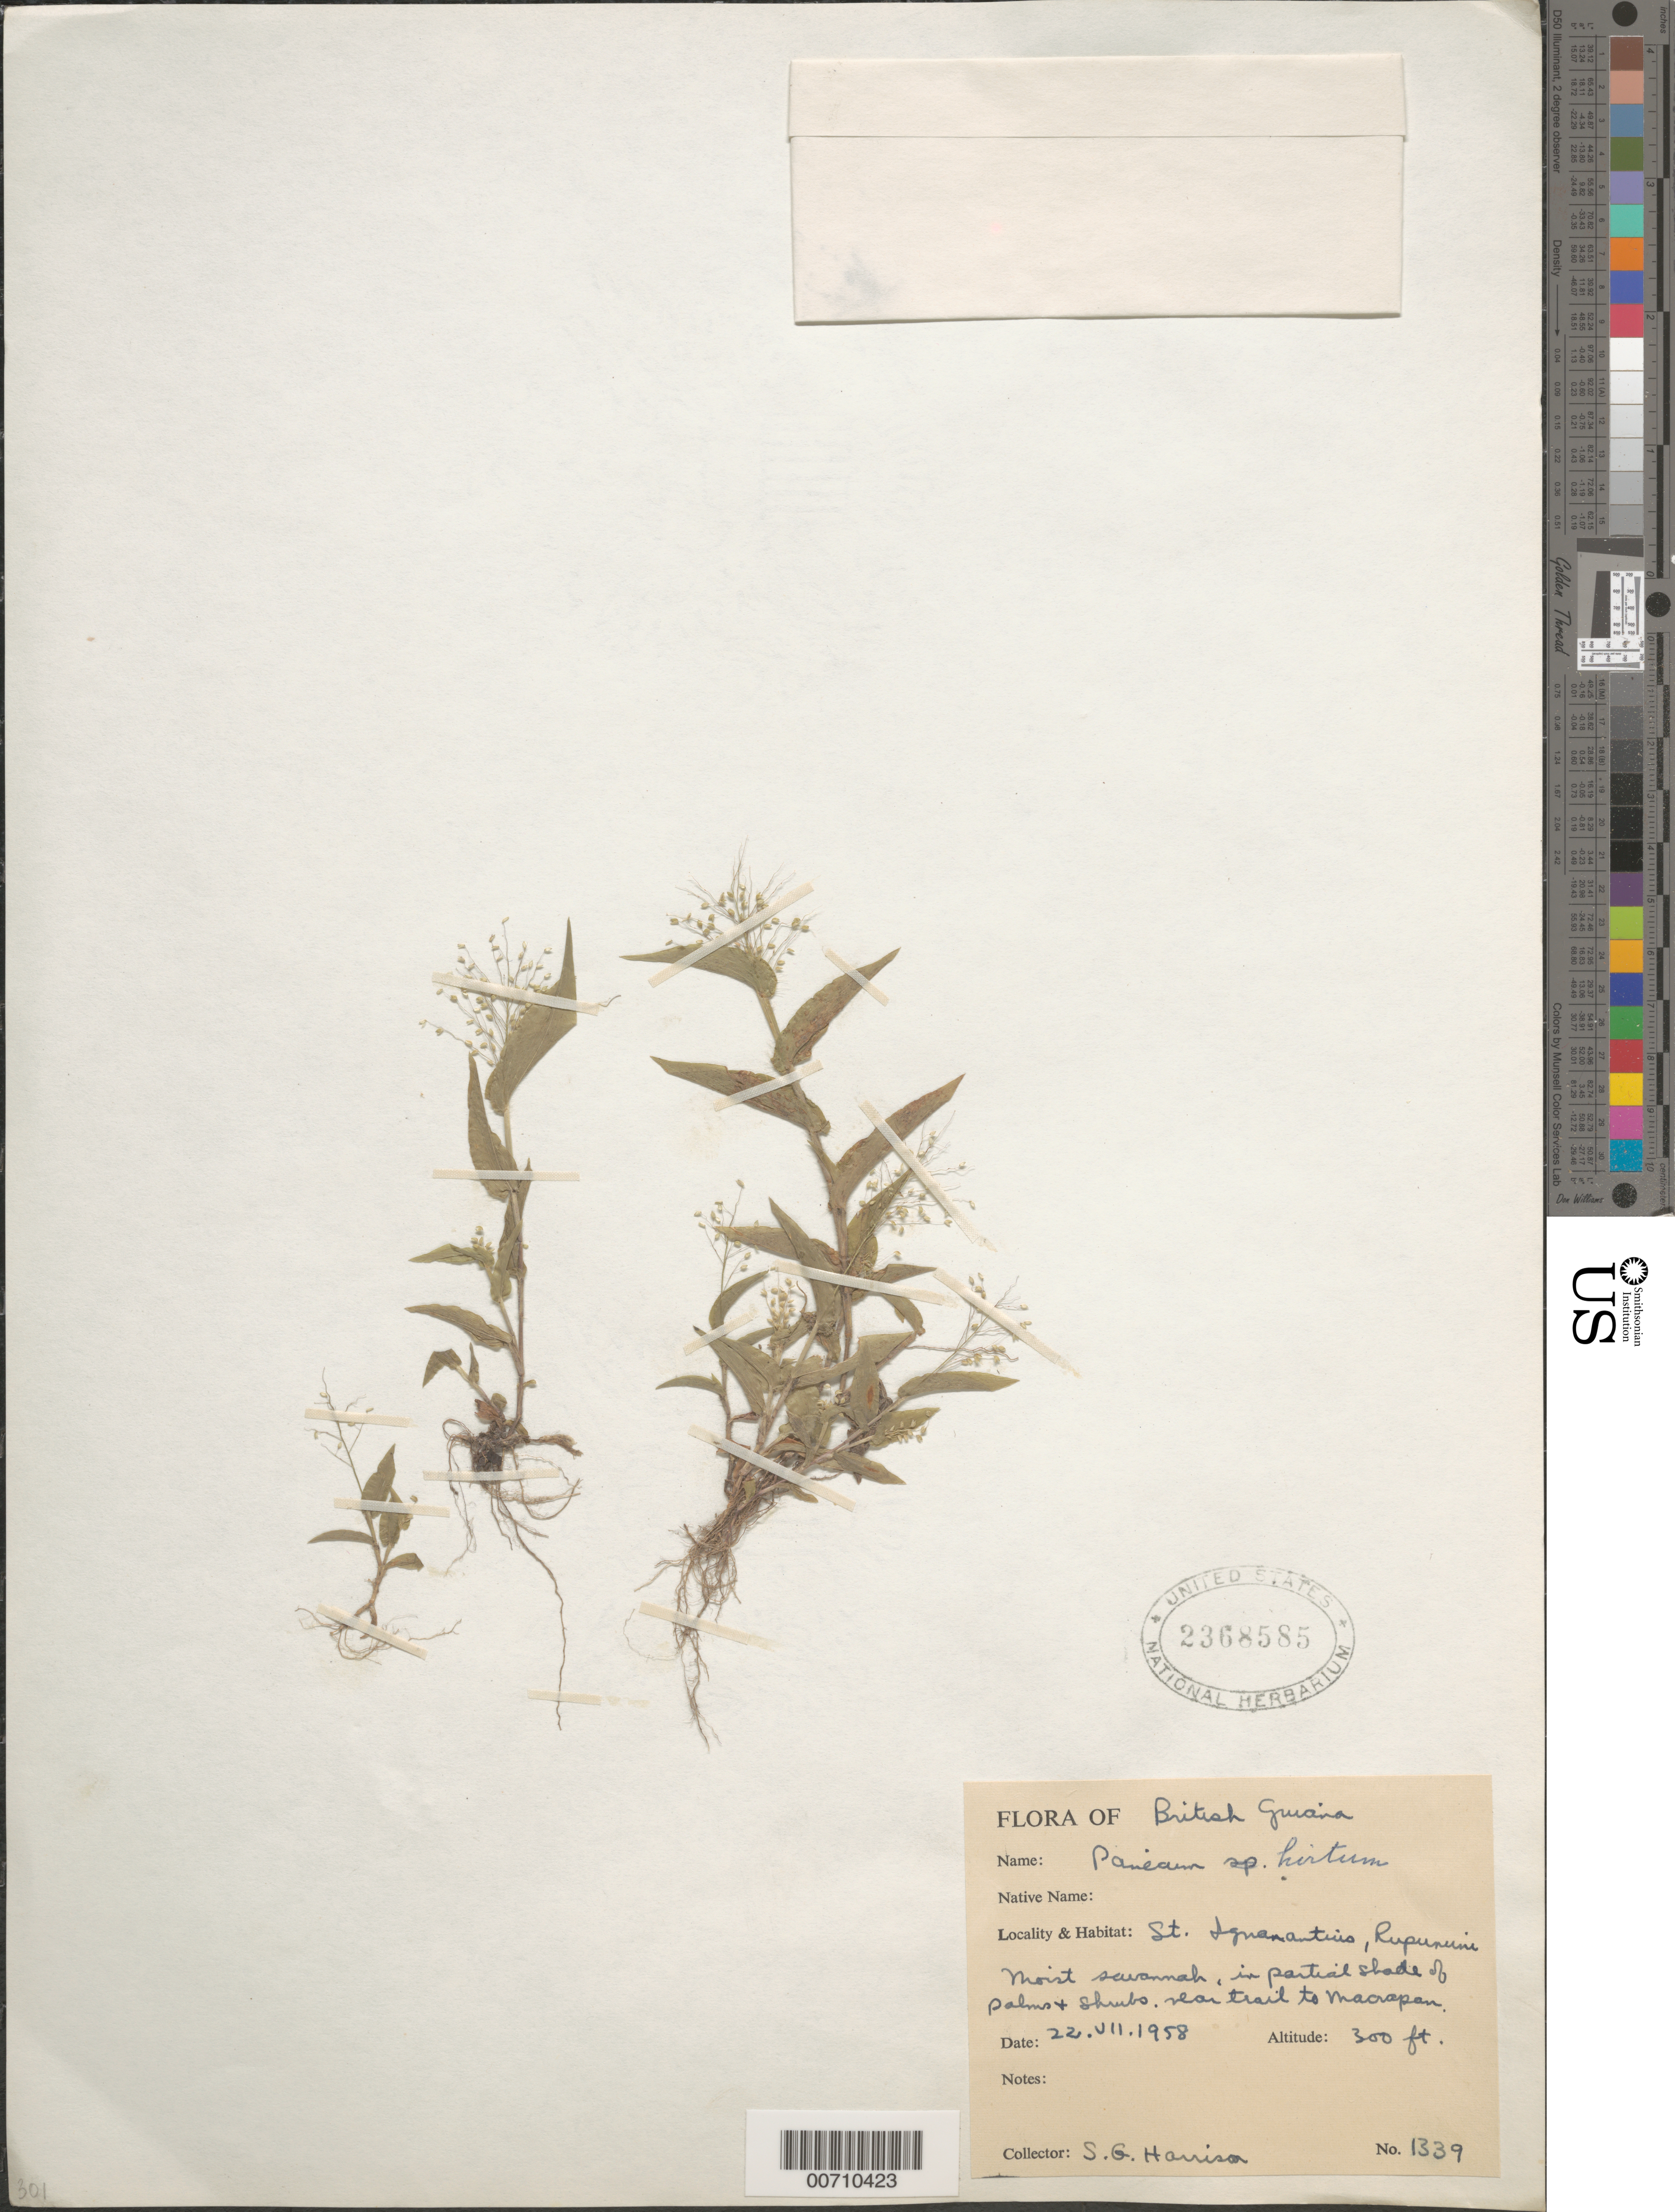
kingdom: Plantae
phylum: Tracheophyta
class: Liliopsida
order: Poales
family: Poaceae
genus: Panicum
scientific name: Panicum hirtum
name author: Lam.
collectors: S. G. Harrison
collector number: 1339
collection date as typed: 22-Jul-58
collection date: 1958-07-22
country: Guyana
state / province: U. Takutu-U. Essequibo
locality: St. Ignatius, Rupununi Moist Savanna, near trail to Macrapan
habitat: Partial shade of palms & shrubs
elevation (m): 91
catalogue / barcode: US 2368585